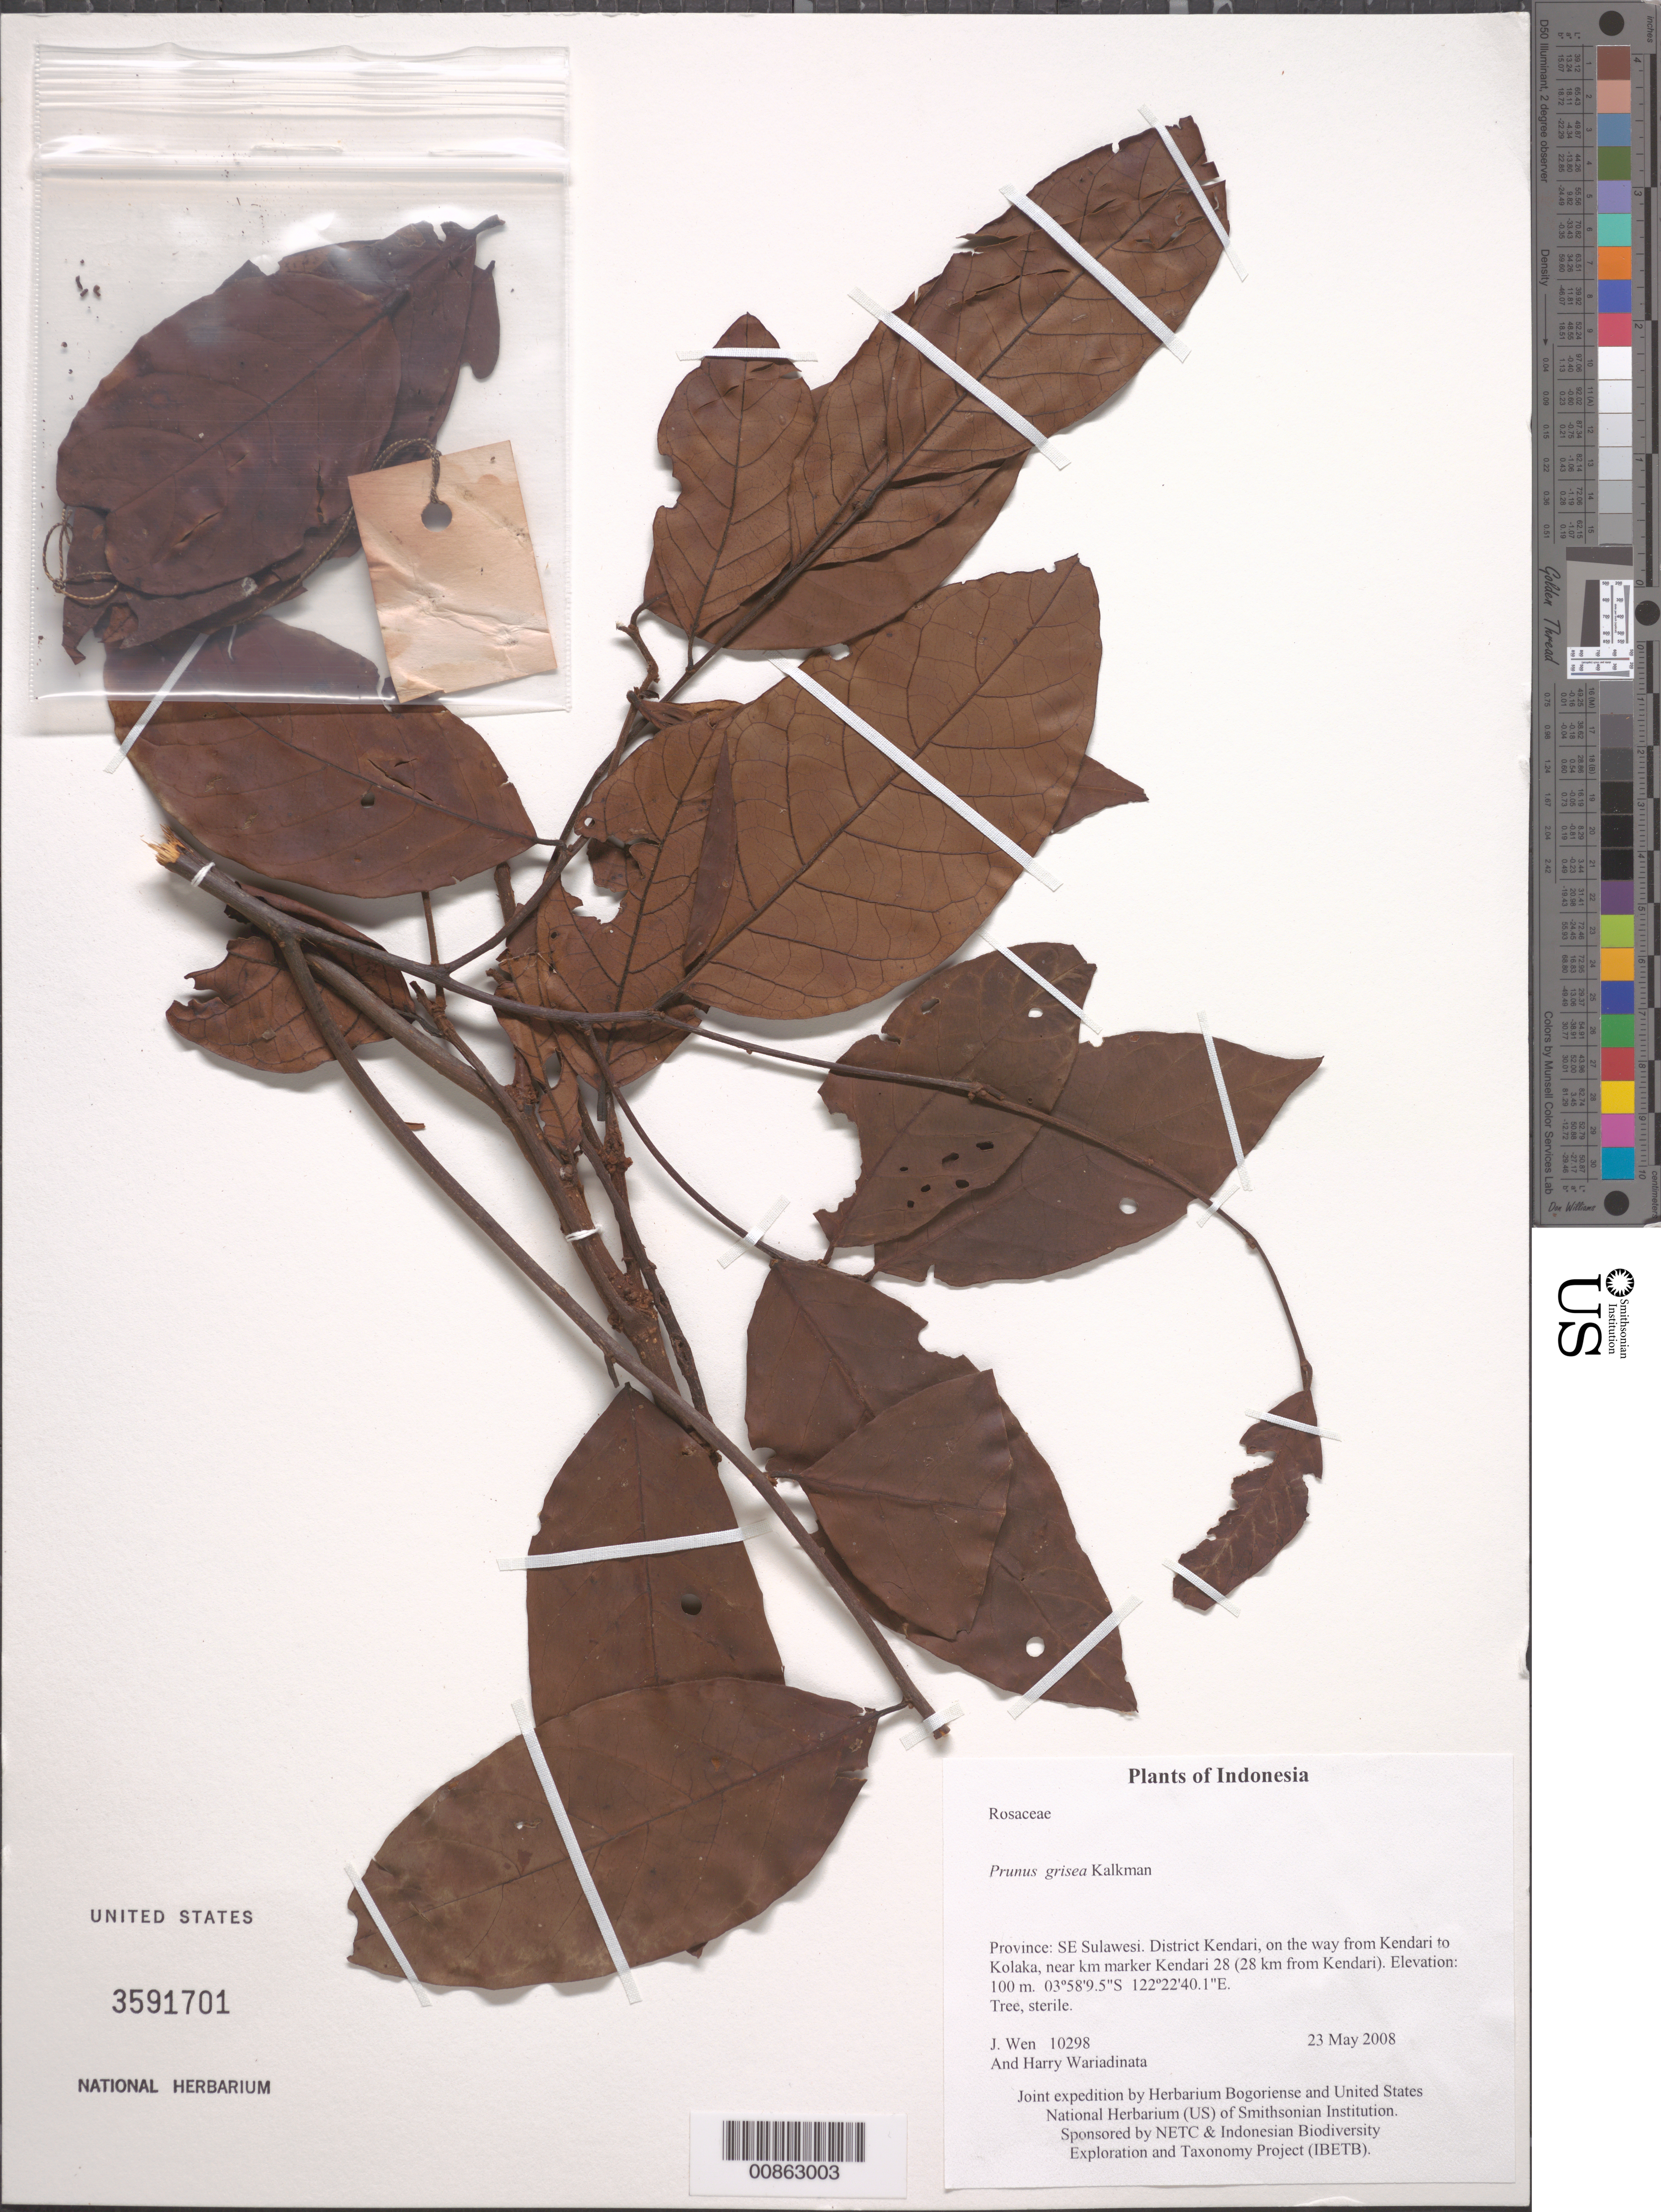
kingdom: Plantae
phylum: Tracheophyta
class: Magnoliopsida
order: Rosales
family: Rosaceae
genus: Prunus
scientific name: Prunus grisea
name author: (Blume ex K. Müller) Kalkman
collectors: J. Wen & H. Wariadinata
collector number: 10298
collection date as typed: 23 May 2008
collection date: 2008-05-23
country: Indonesia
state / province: Sulawesi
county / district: Sulawesi Tenggara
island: Sulawesi [Celebes]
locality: District Kendari, on the way from Kendari to Kolaka, near km marker Kendari 28 (28 km from Kendari).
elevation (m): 100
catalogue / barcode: US 3591701